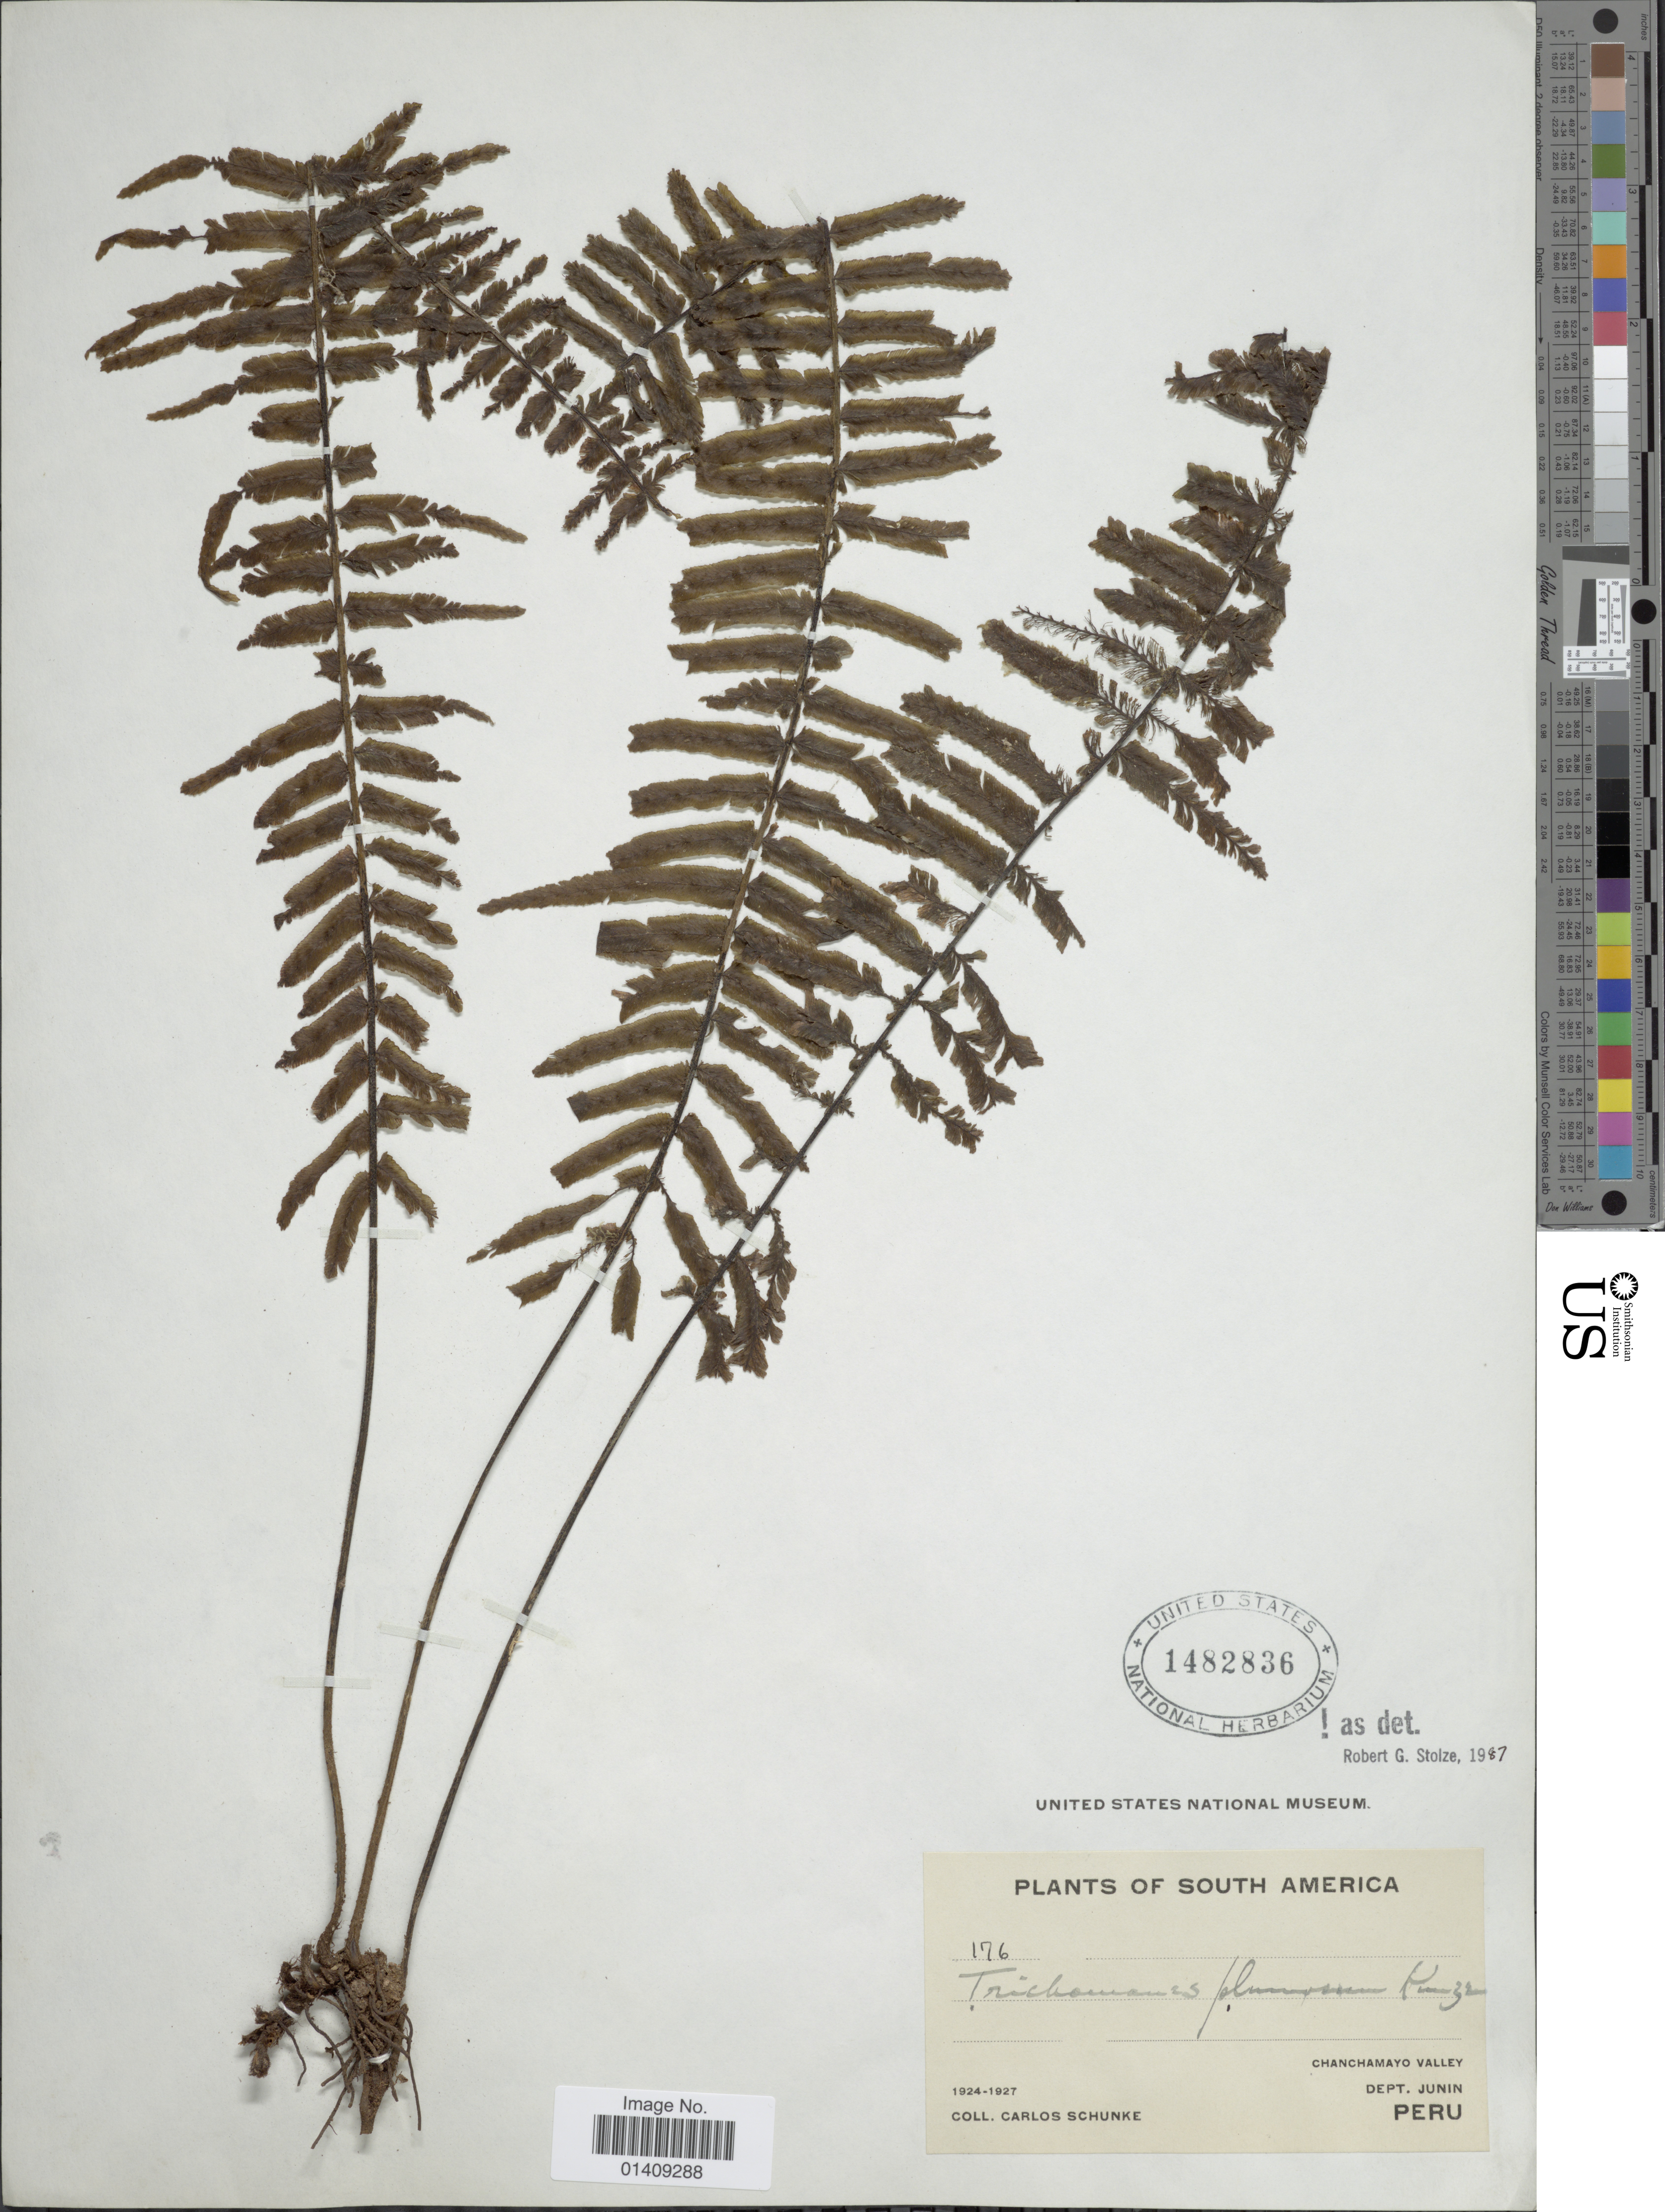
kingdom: Plantae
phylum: Tracheophyta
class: Polypodiopsida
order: Hymenophyllales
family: Hymenophyllaceae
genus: Trichomanes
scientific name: Trichomanes plumosum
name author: Kunze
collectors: C. Schunke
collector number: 176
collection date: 1924/1927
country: Peru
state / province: Junín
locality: Chanchamayo valley dept. Junin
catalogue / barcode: US 1482836